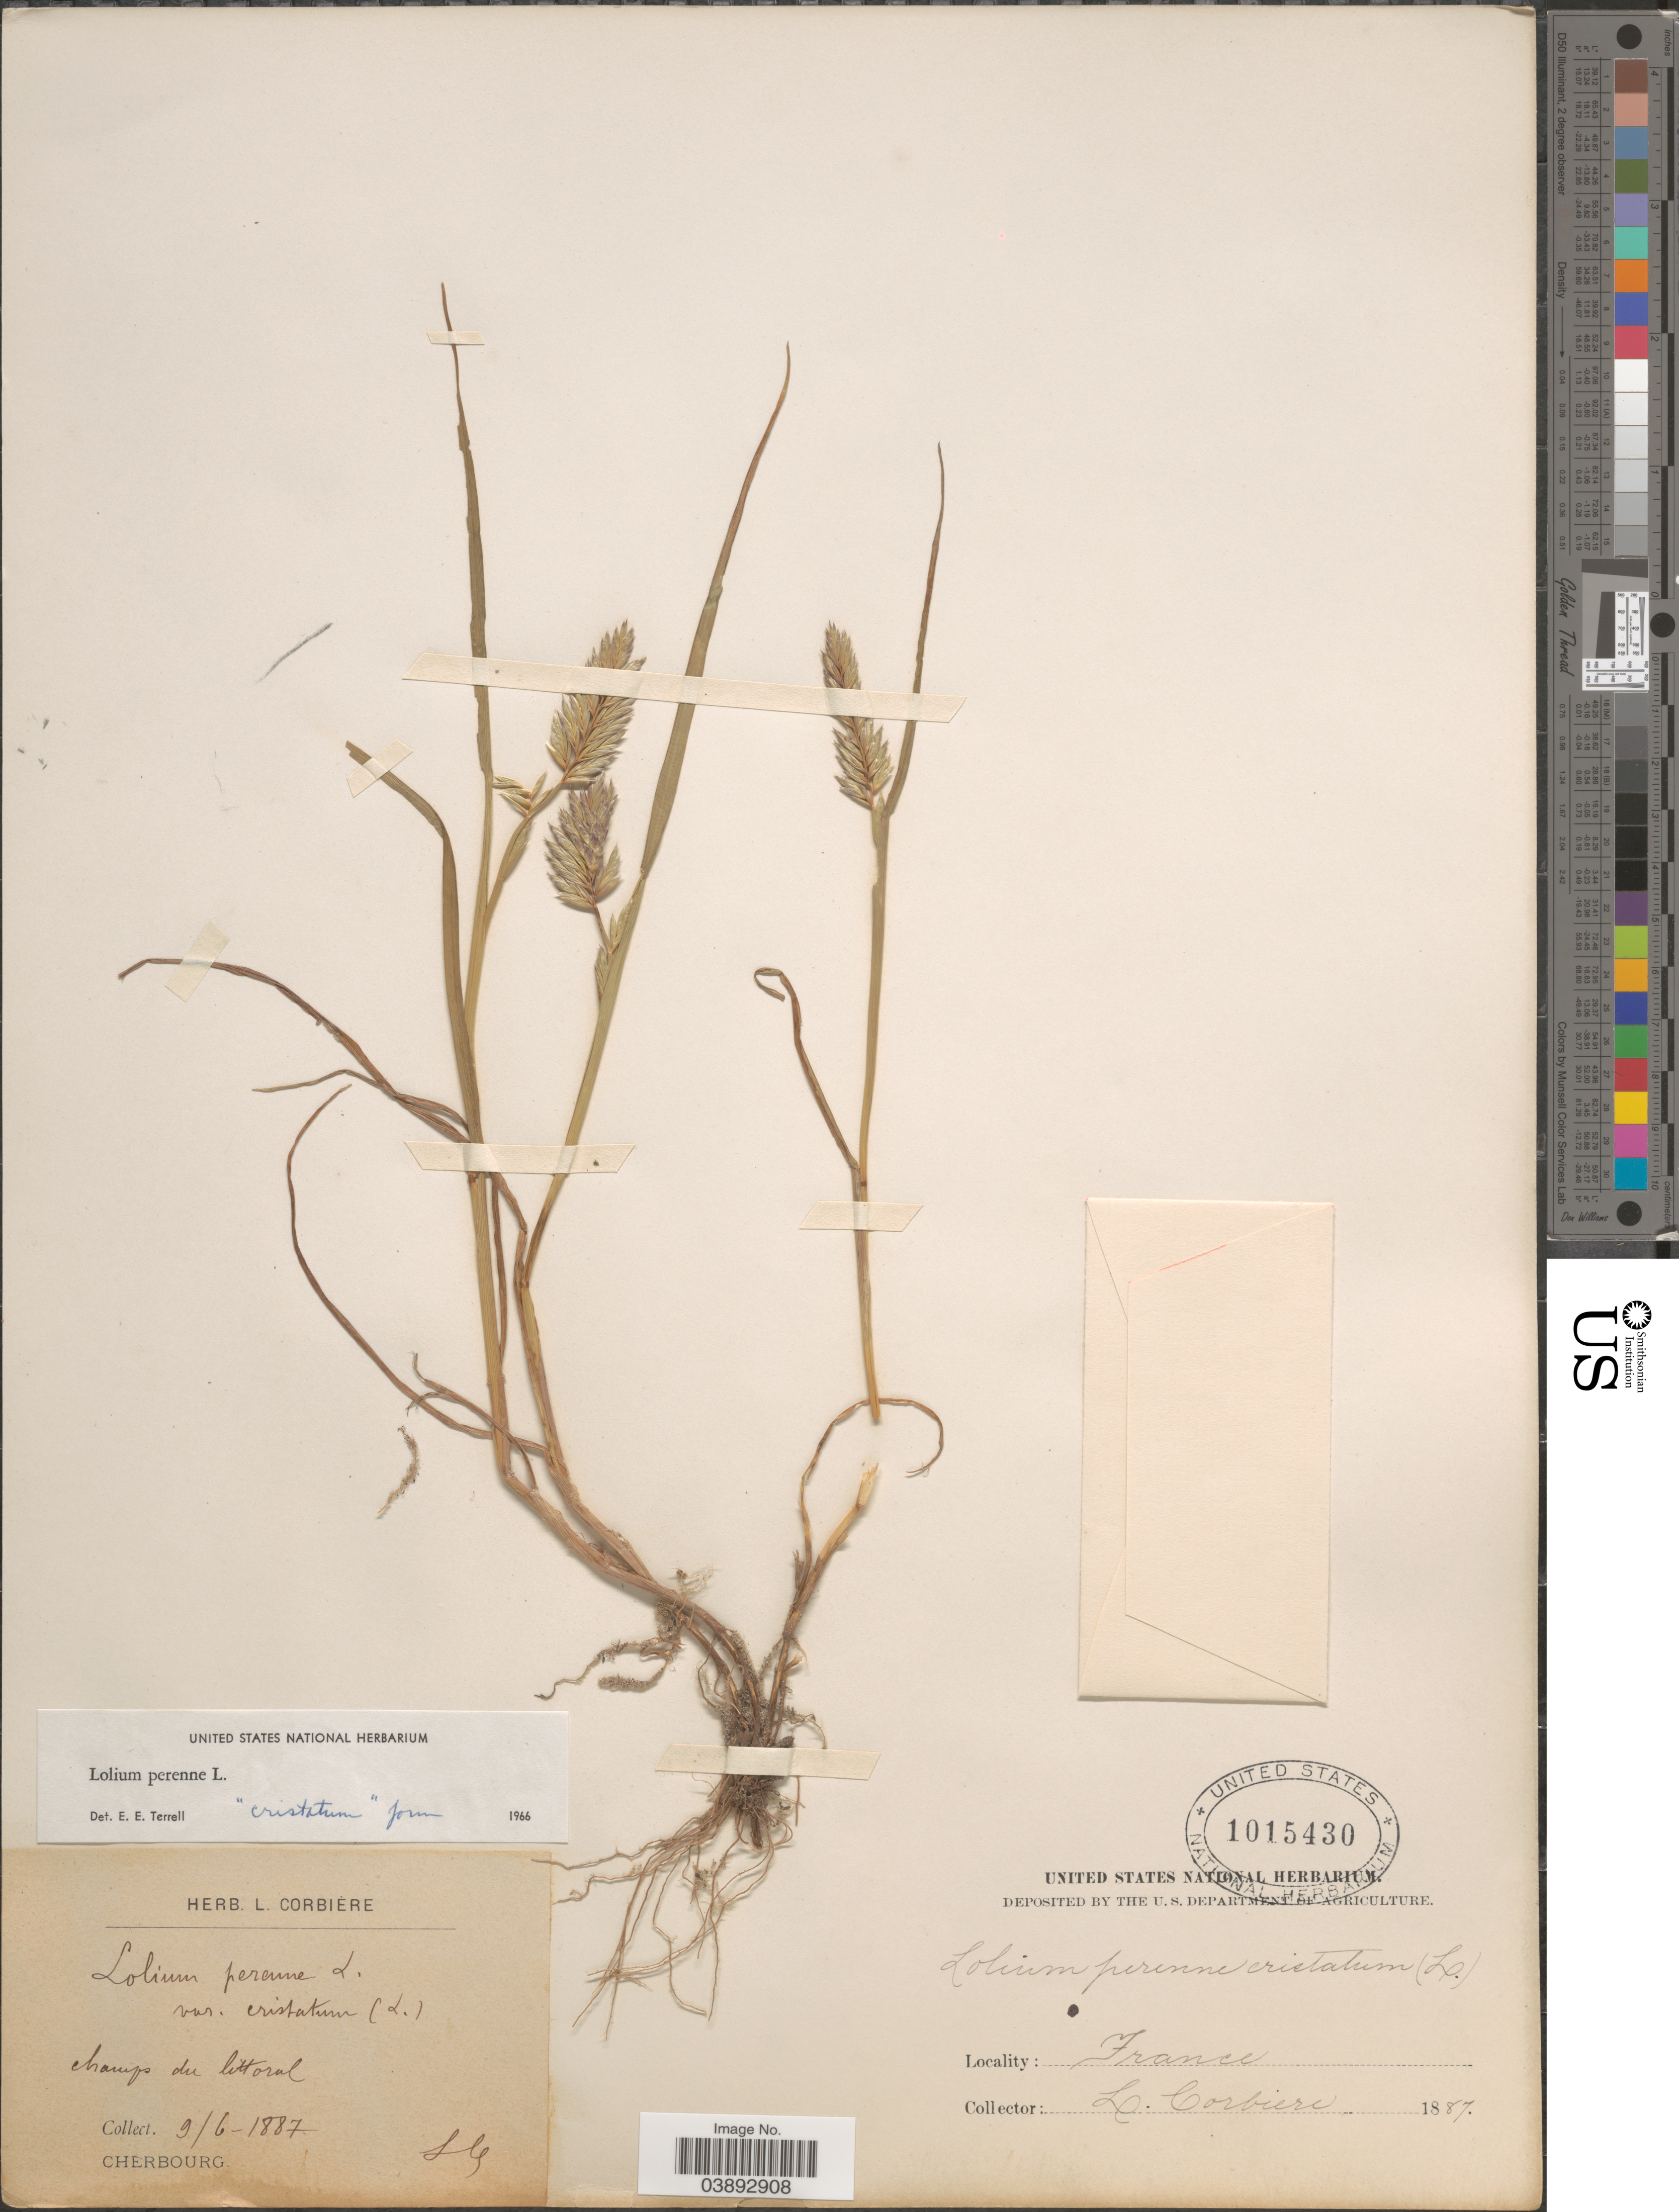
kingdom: Plantae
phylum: Tracheophyta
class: Liliopsida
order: Poales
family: Poaceae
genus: Lolium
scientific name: Lolium perenne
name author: L.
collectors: L. Corbière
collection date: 1887-06-09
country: France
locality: Champs du littoral. Cherbourg.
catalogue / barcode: US 1015430